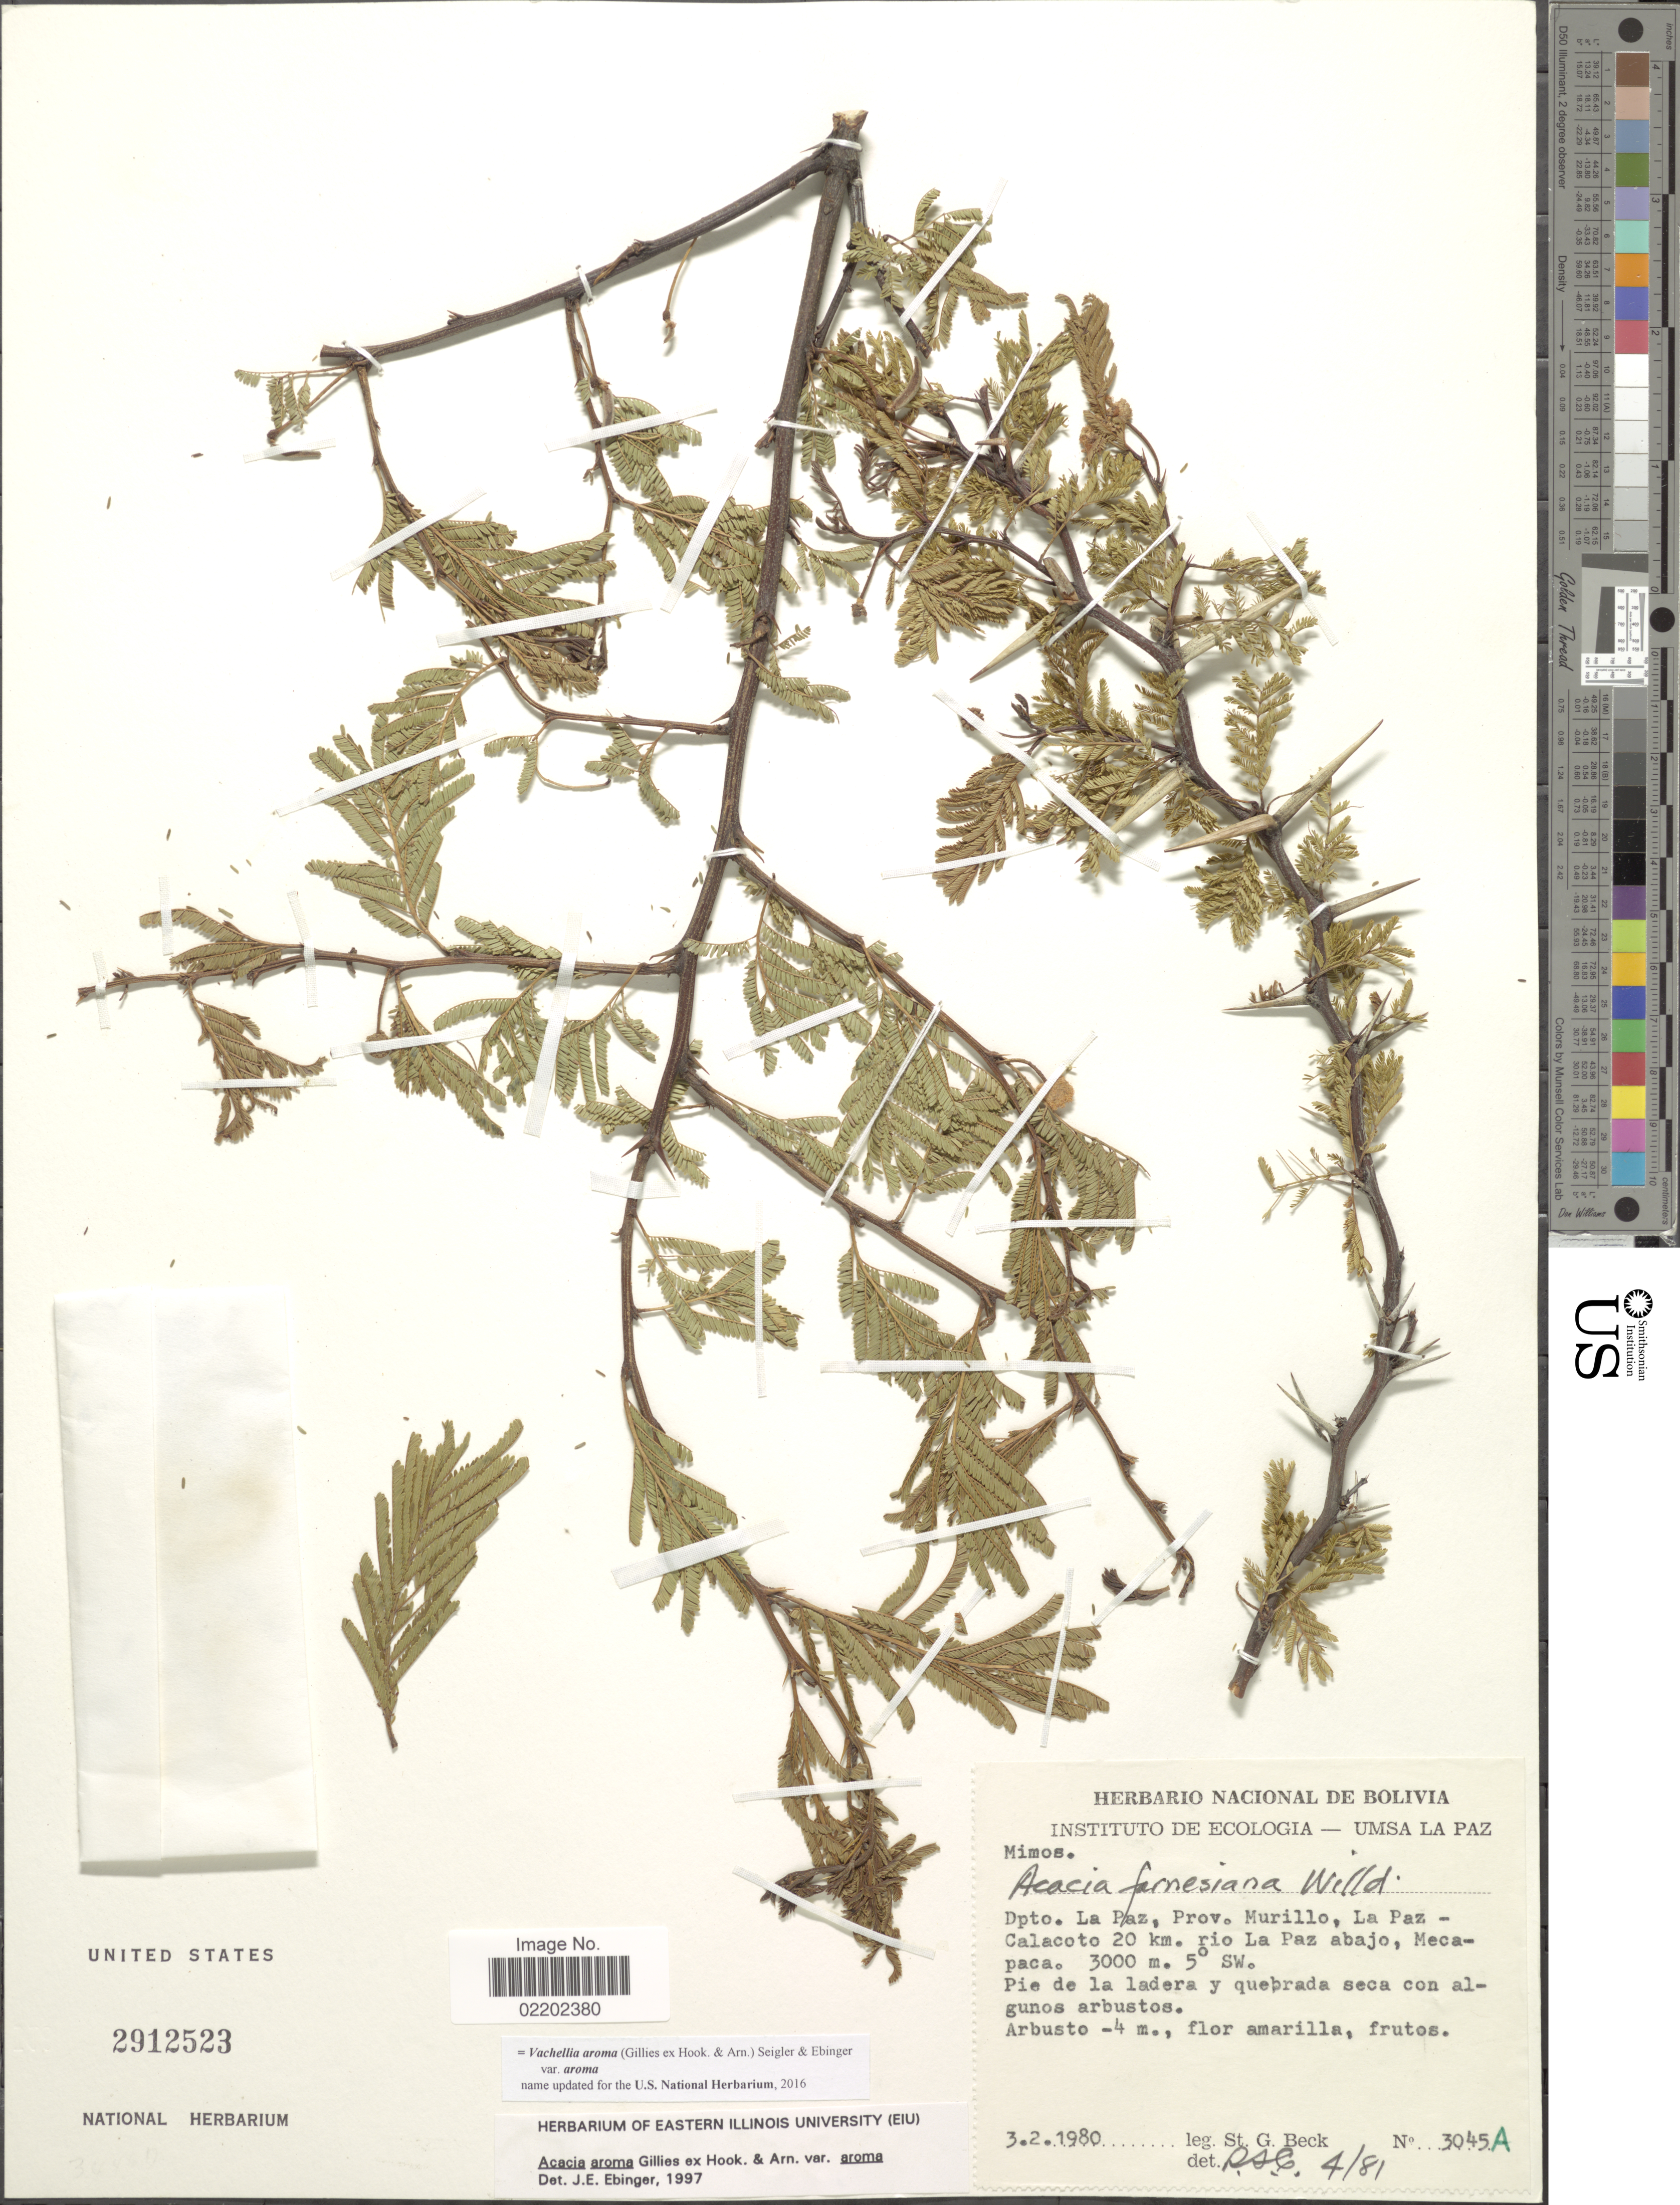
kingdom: Plantae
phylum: Tracheophyta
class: Magnoliopsida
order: Fabales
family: Fabaceae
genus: Vachellia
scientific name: Vachellia aroma var. aroma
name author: (Gillies ex Hook. & Arn.) Seigler & Ebinger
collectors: S. G. Beck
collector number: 3045A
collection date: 1980-02-03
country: Bolivia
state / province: La Paz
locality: Dpto La Paz, Prov. Murillo, La Paz - Calacoto 20 km rio La Paz abajo, Mecapaca, Pie de la ladera y quebrada seca con algunos arbustos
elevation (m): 3000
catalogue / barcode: US 2912523